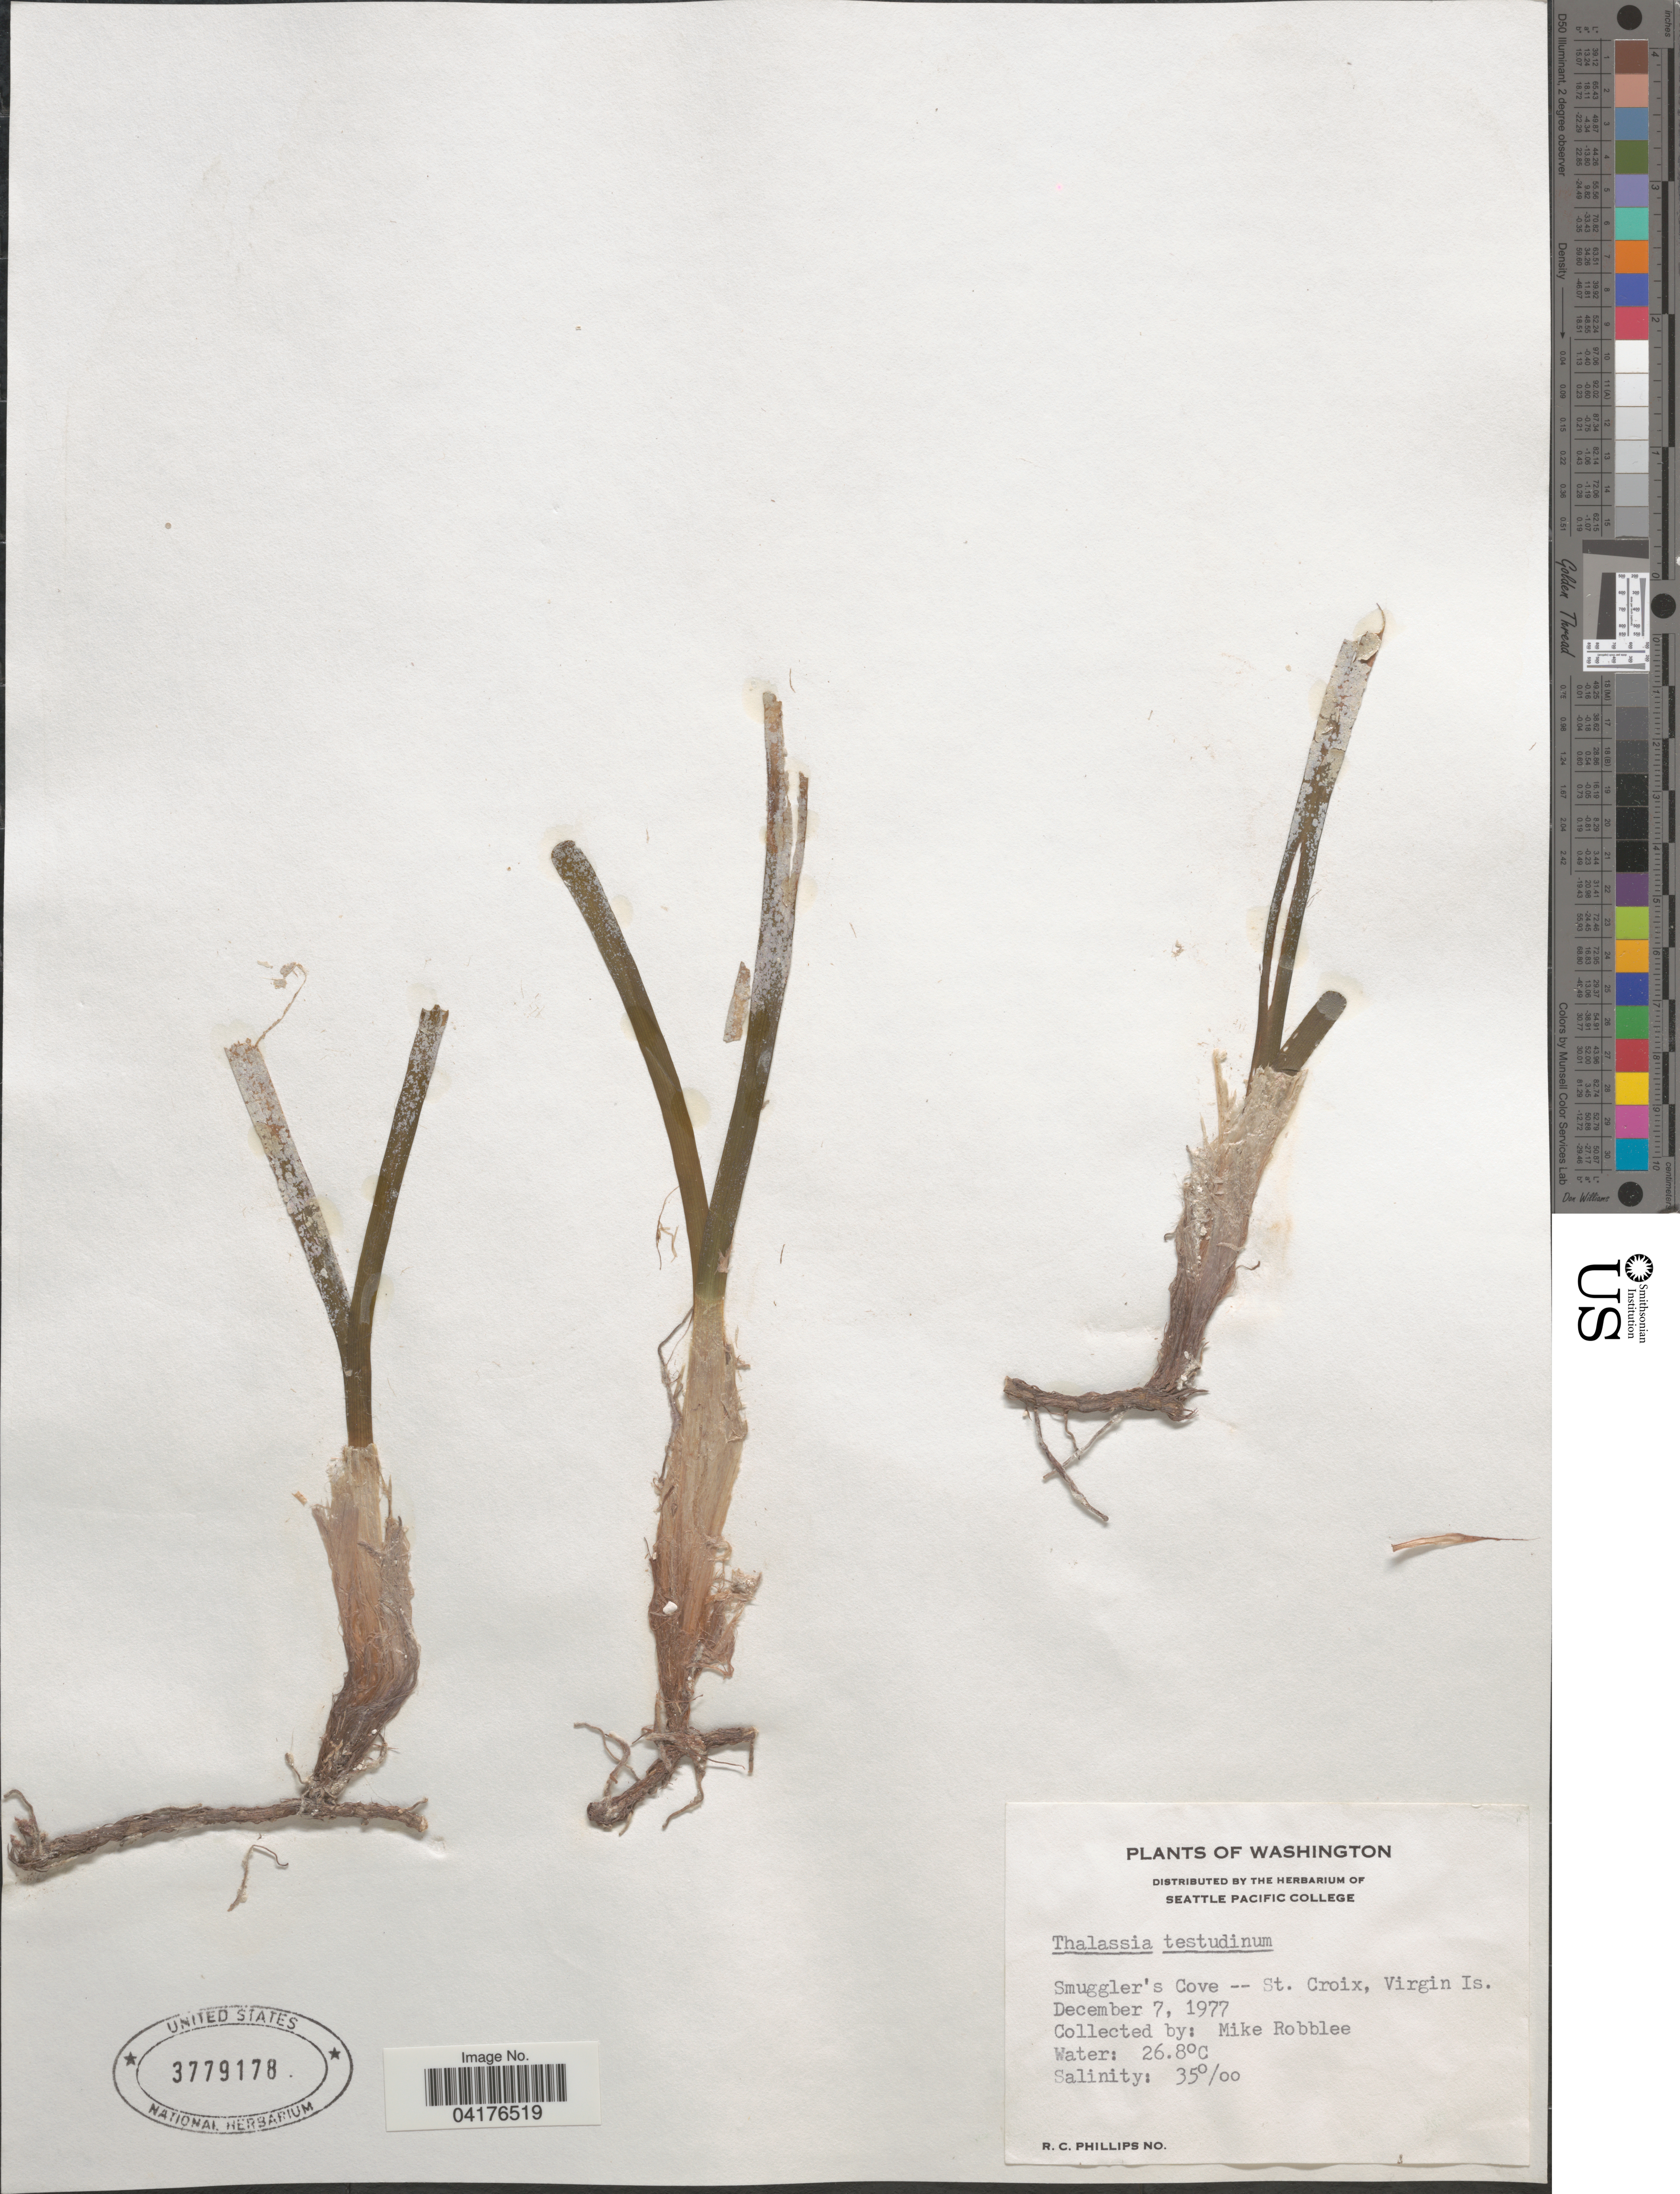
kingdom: Plantae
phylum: Tracheophyta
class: Liliopsida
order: Alismatales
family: Hydrocharitaceae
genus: Thalassia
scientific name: Thalassia testudinum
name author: Banks & Sol. ex K.D. Koenig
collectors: M. Robblee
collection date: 1977-12-07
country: U.S. Virgin Islands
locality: Smuggler's Cove -- St. Croix, Virgin Is.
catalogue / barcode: US 3779178